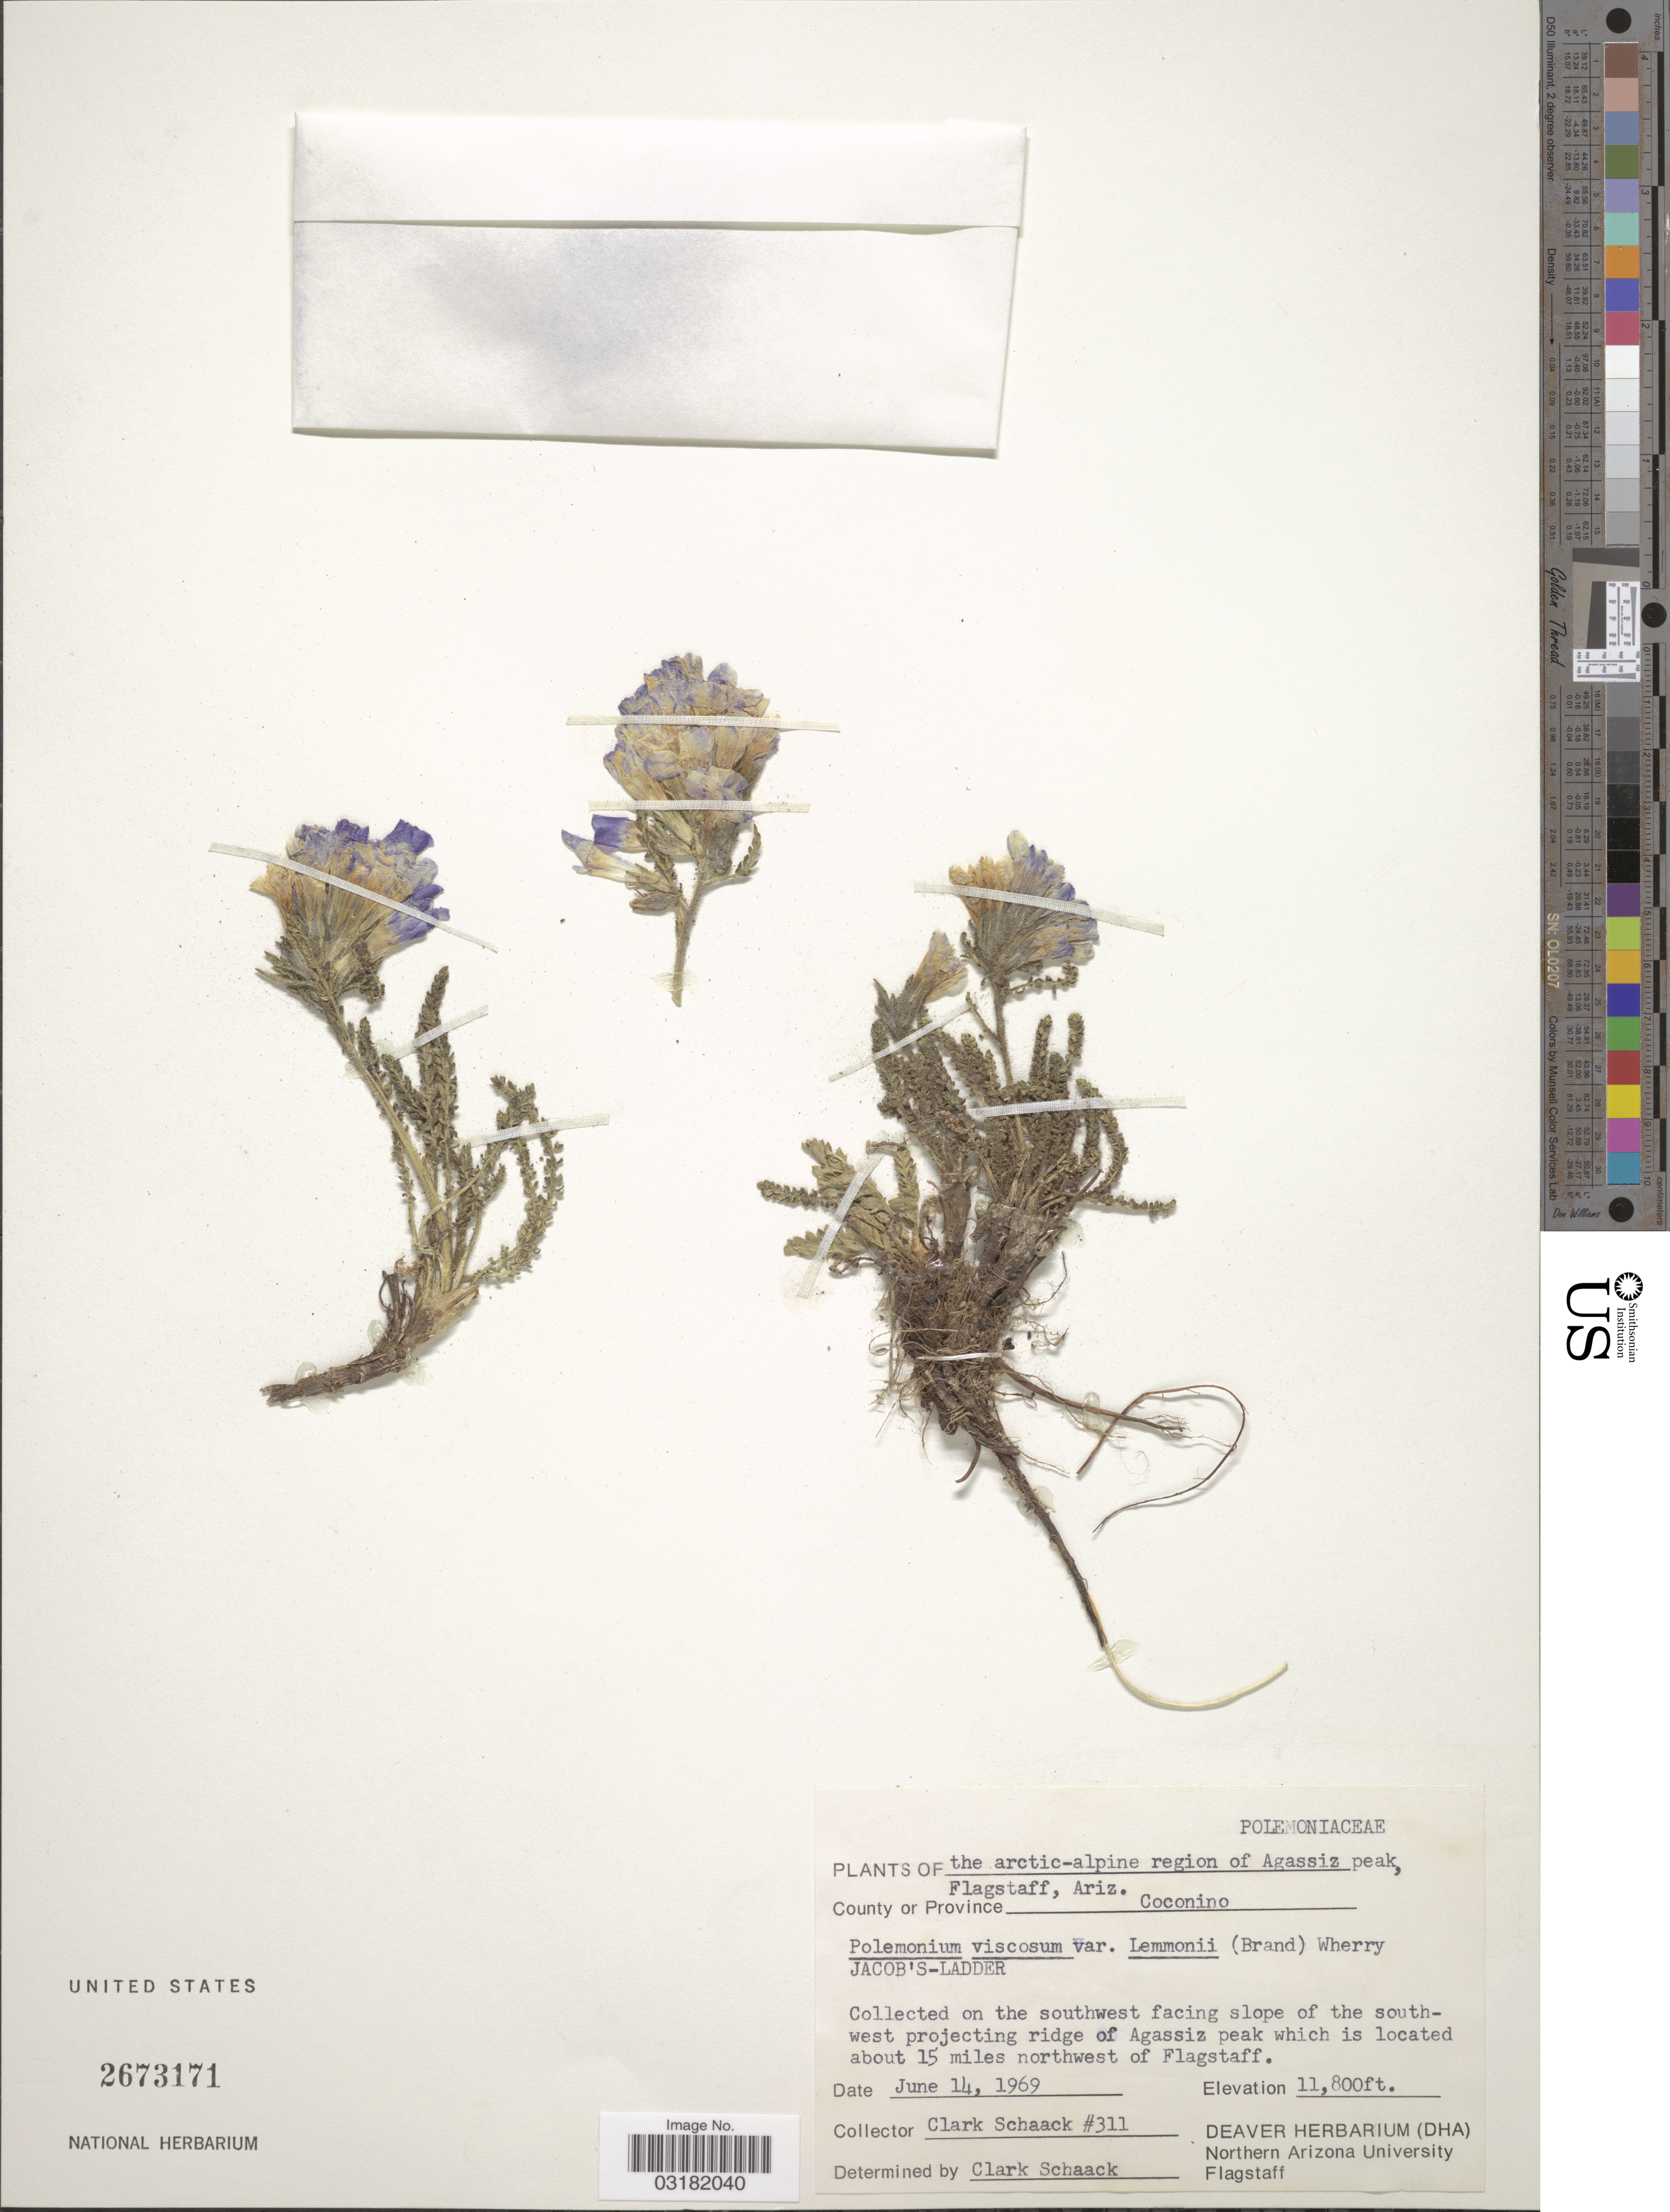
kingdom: Plantae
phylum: Tracheophyta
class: Magnoliopsida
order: Ericales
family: Polemoniaceae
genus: Polemonium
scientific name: Polemonium viscosum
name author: Nutt.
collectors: C. G. Schaack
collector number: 311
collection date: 1969-06-14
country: United States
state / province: Arizona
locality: The arctic-alpine region of Agassiz peak, Flagstaff, Ariz., County or Province Coconino, on the southwest facing slope of the southwest projecting ridge of Agassiz peak which is located about 15 miles northwest of Flagstaff.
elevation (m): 3597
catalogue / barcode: US 2673171